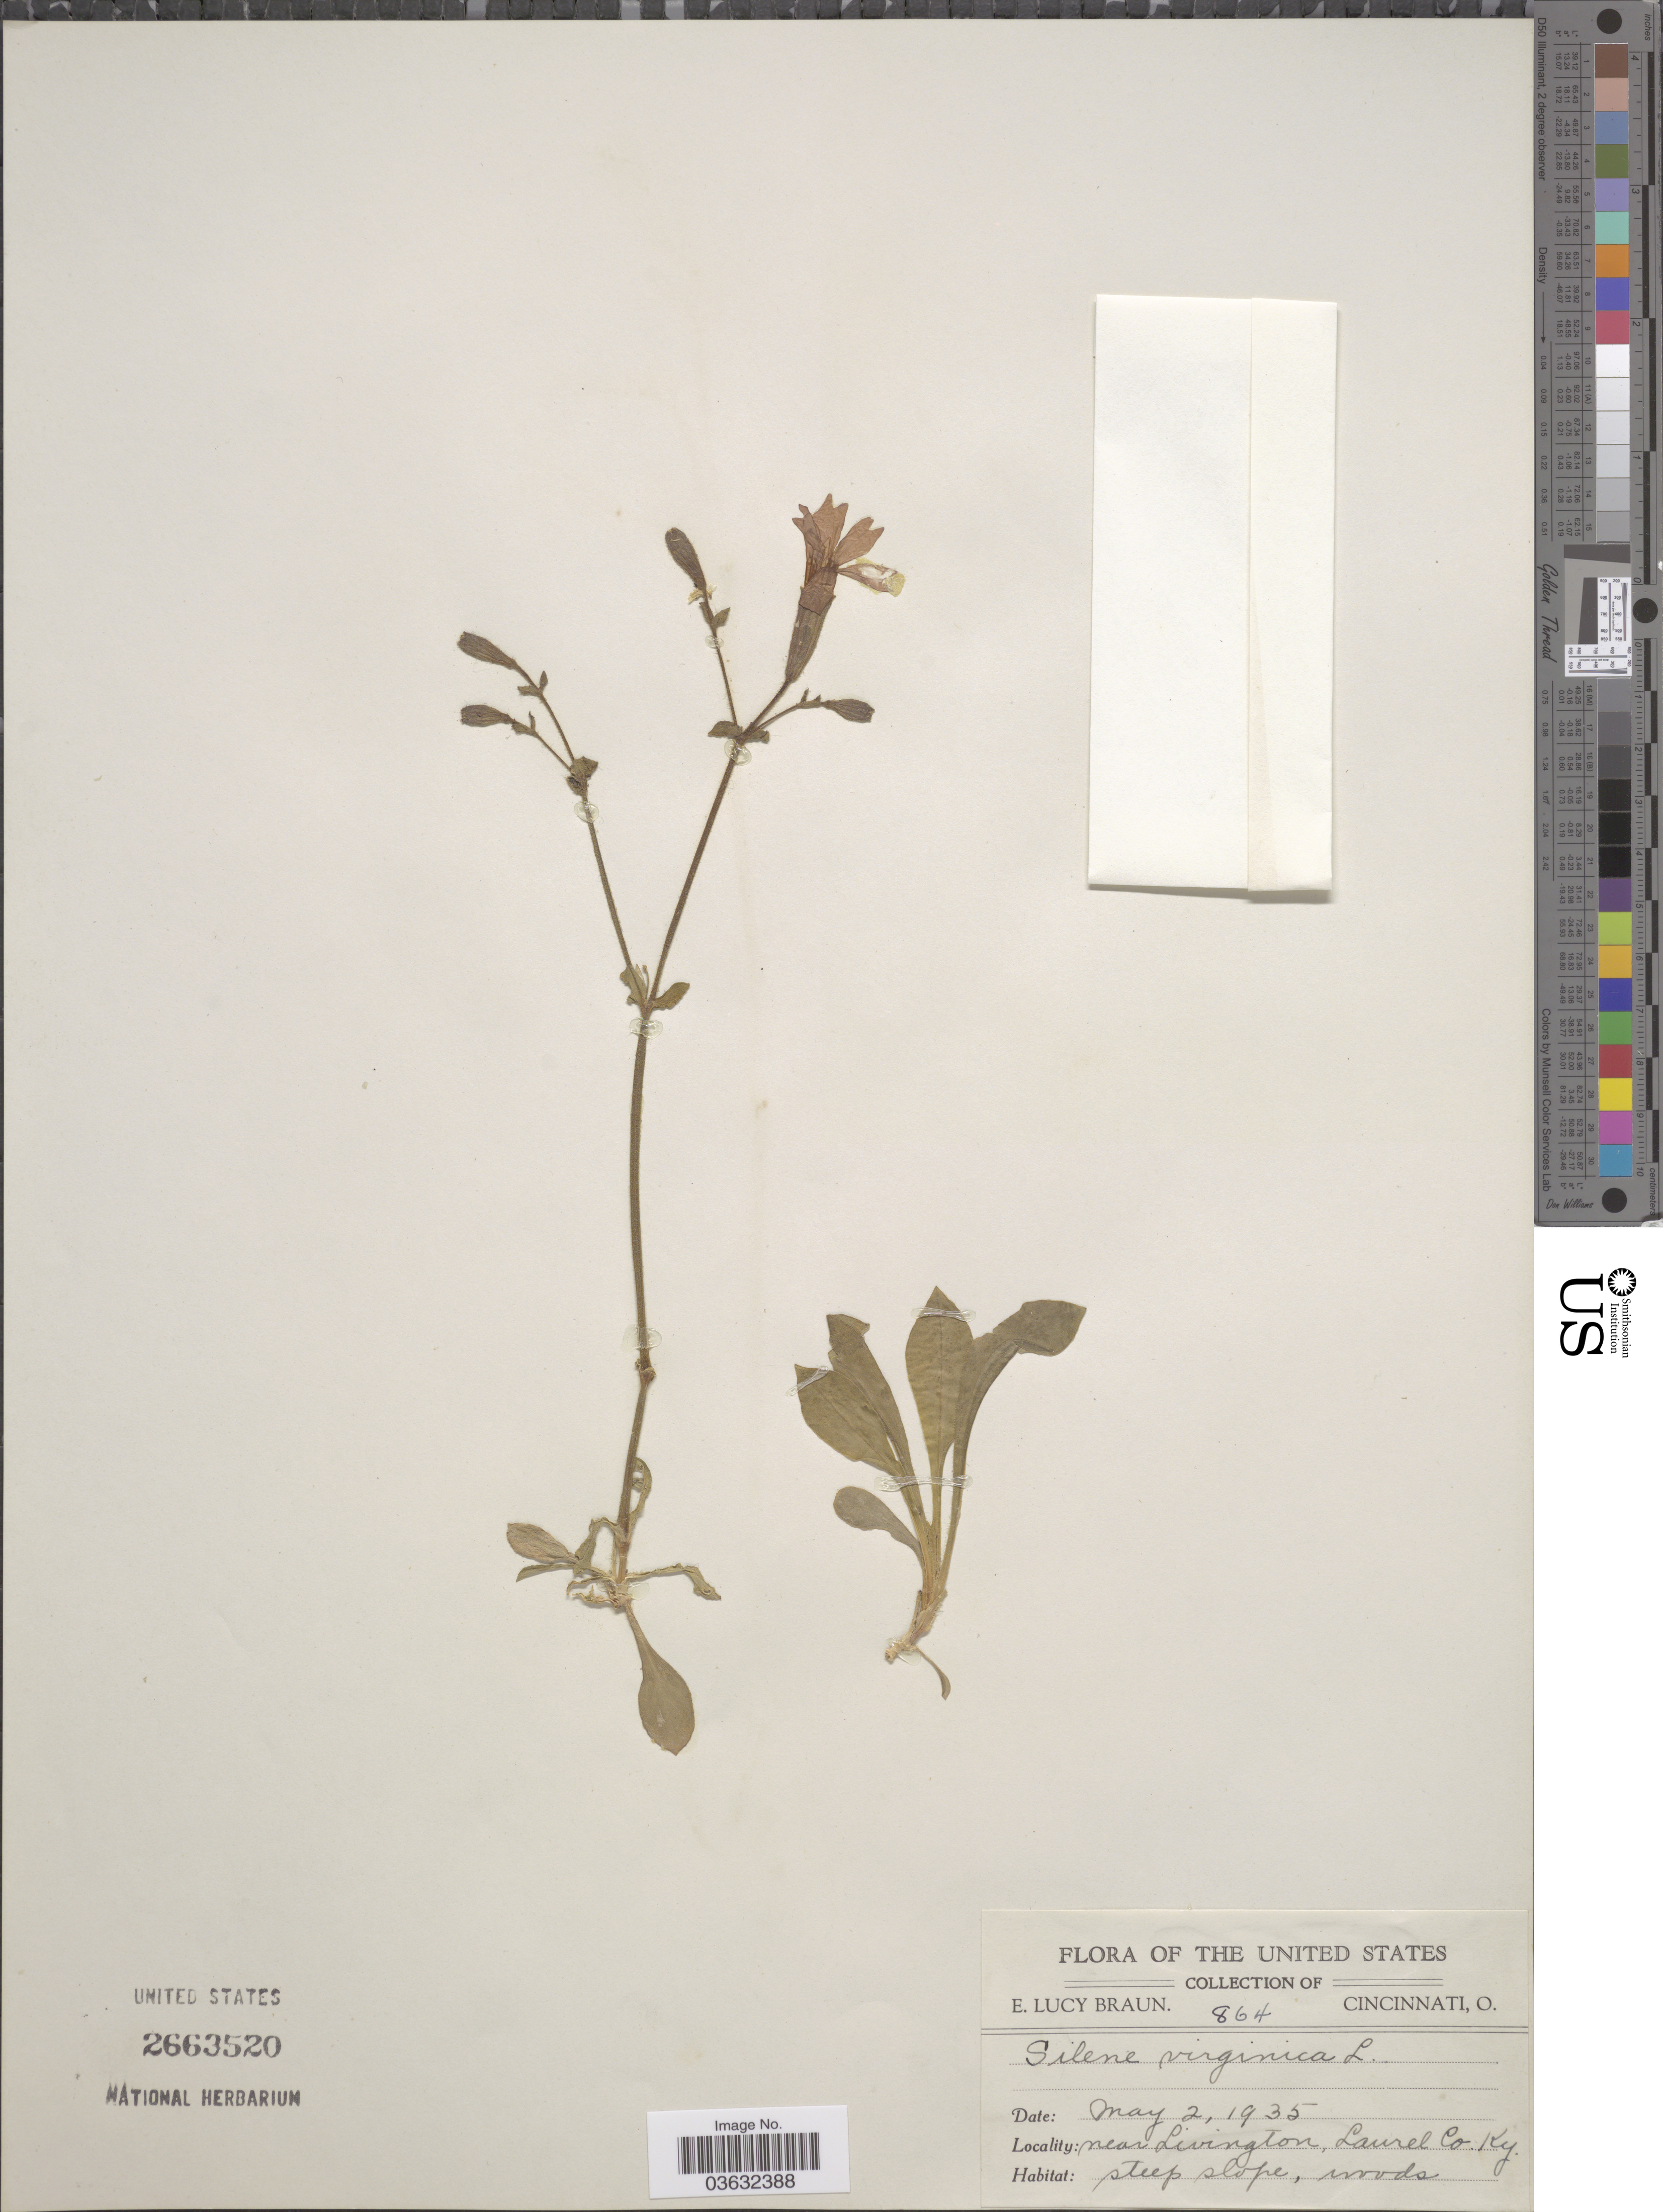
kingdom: Plantae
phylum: Tracheophyta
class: Magnoliopsida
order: Caryophyllales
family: Caryophyllaceae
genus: Silene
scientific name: Silene virginica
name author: L.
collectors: E. L. Braun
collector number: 864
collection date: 1935-05-02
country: United States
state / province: Kentucky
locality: Near Livington, Laurel Co.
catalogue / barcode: US 2663520